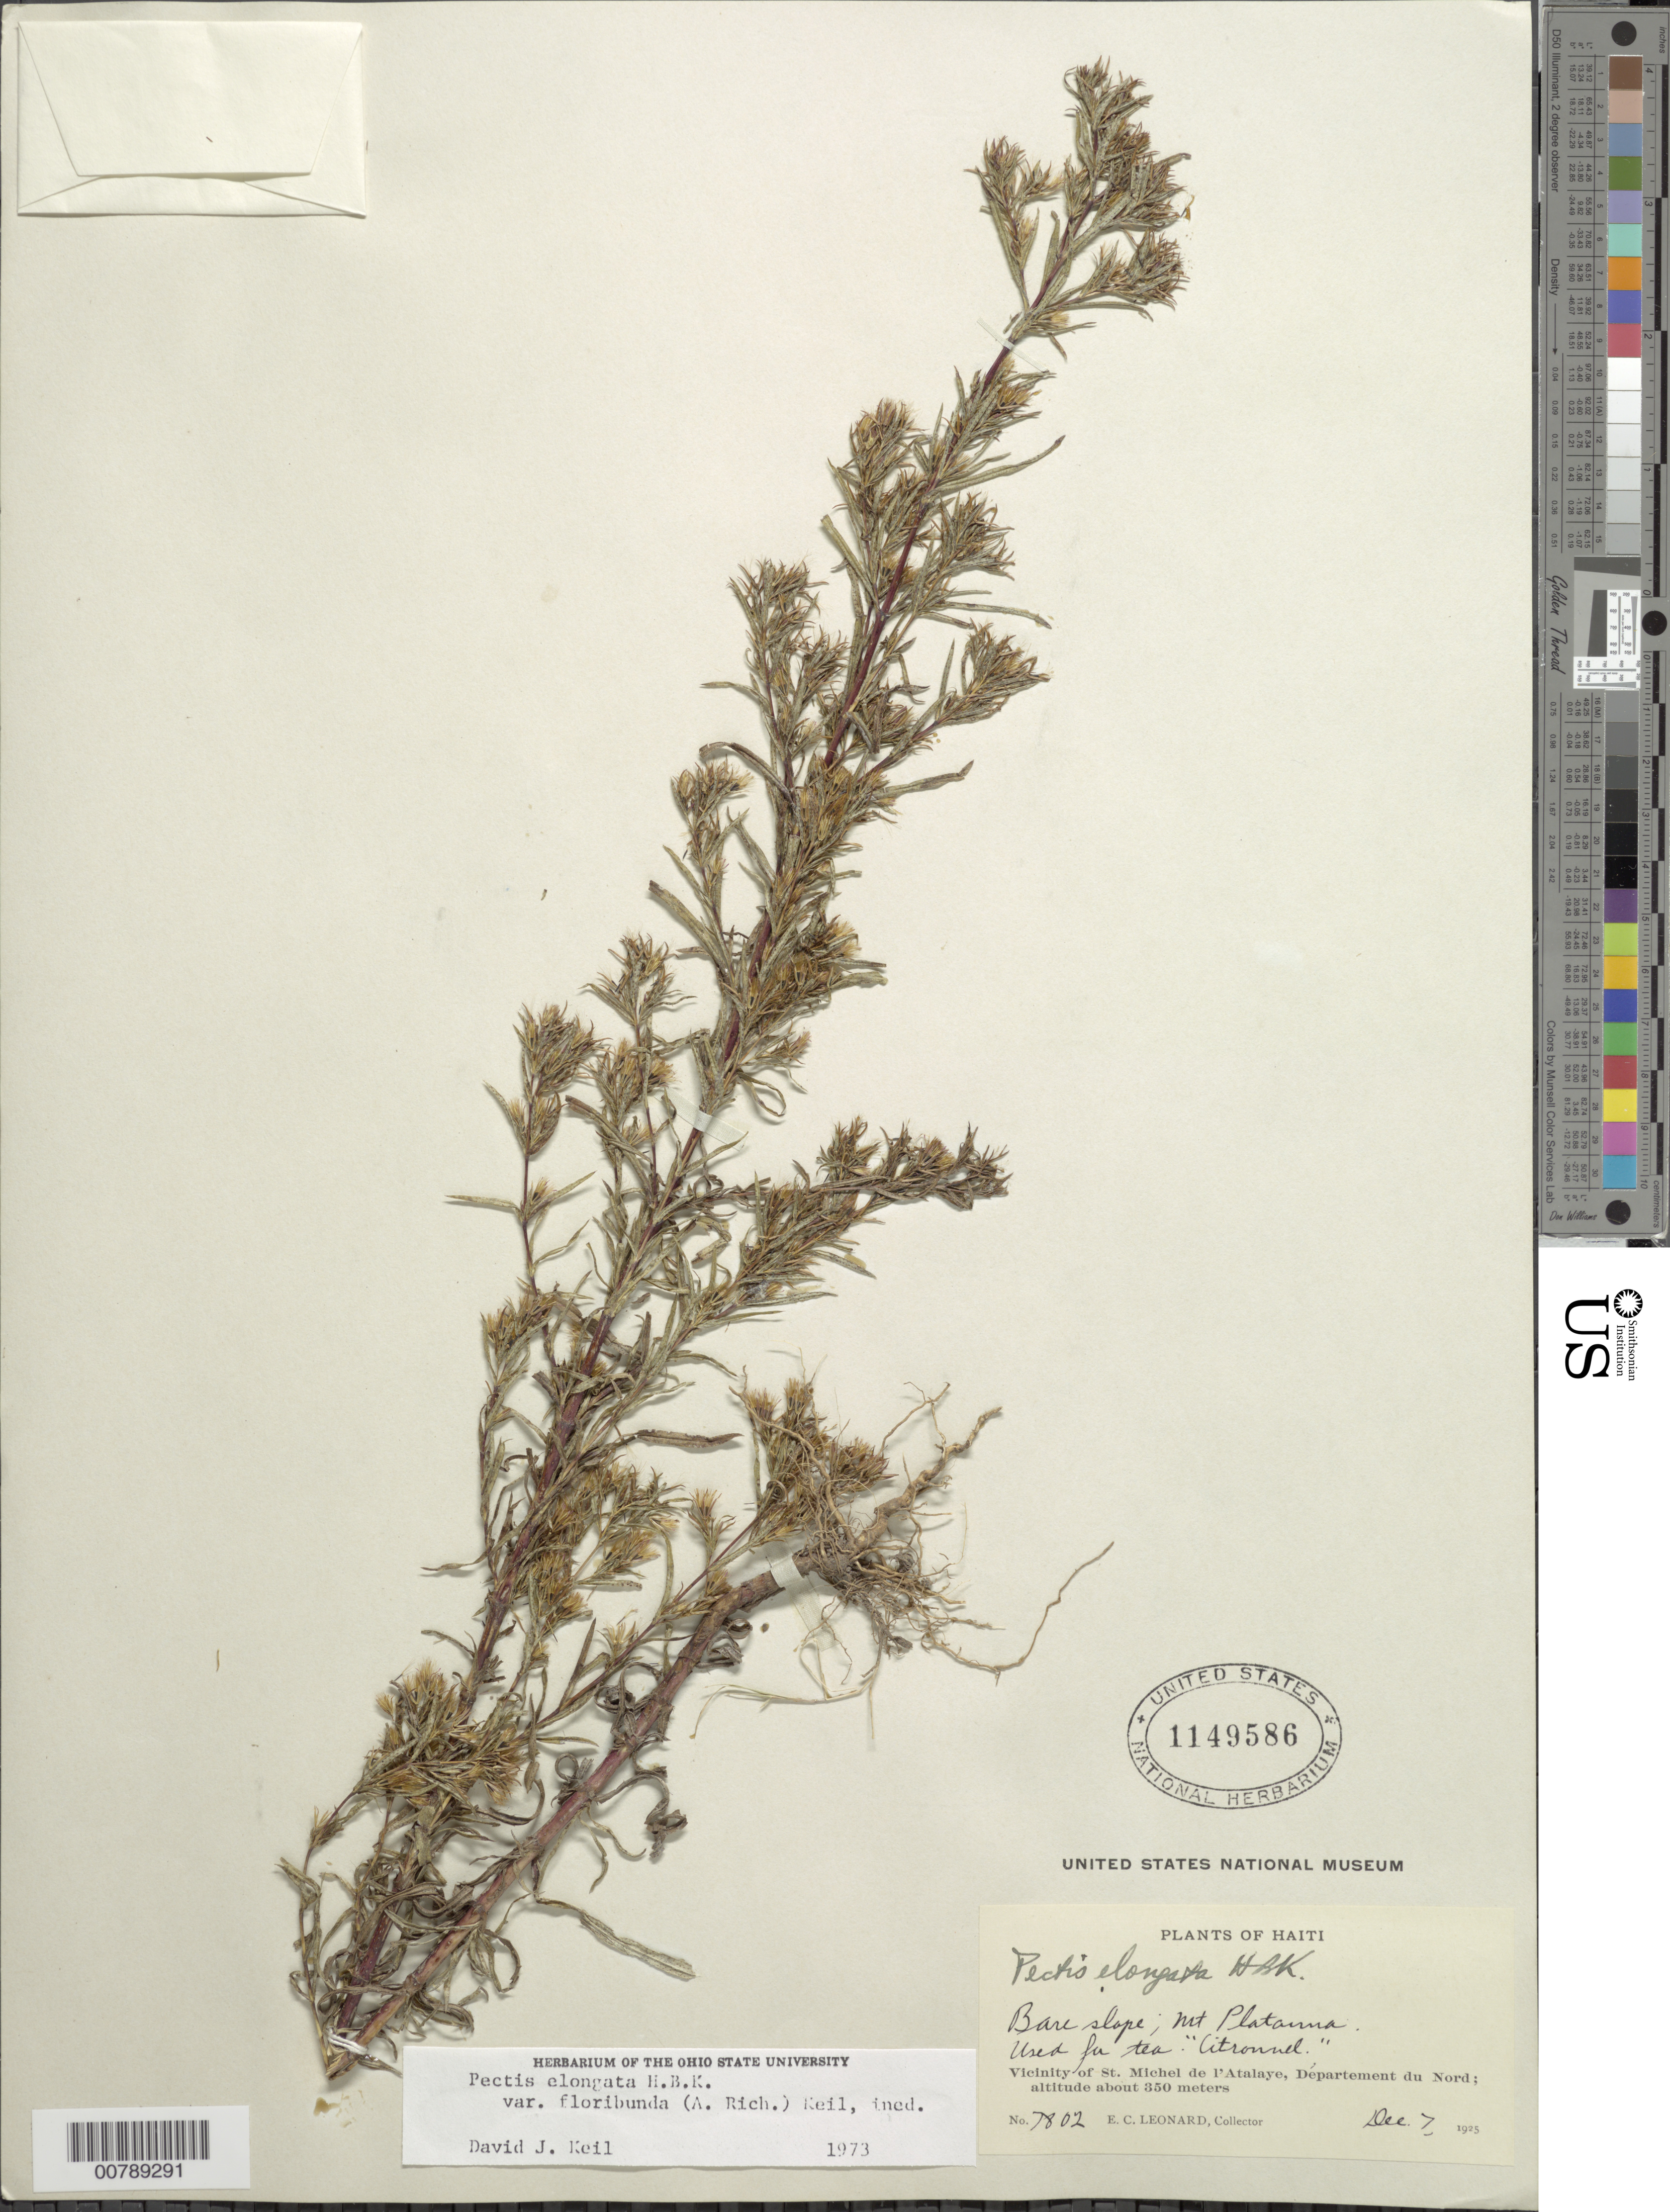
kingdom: Plantae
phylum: Tracheophyta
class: Magnoliopsida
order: Asterales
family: Asteraceae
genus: Pectis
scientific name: Pectis elongata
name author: Kunth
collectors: E. C. Leonard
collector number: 7802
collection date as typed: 07 Dec 1925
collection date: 1925-12-07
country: Haiti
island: Hispaniola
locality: Vicinity of St. Michel de l'Atalaye, Département du Nord. Bare slope, Mt. Platanna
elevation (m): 350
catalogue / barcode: US 1149586